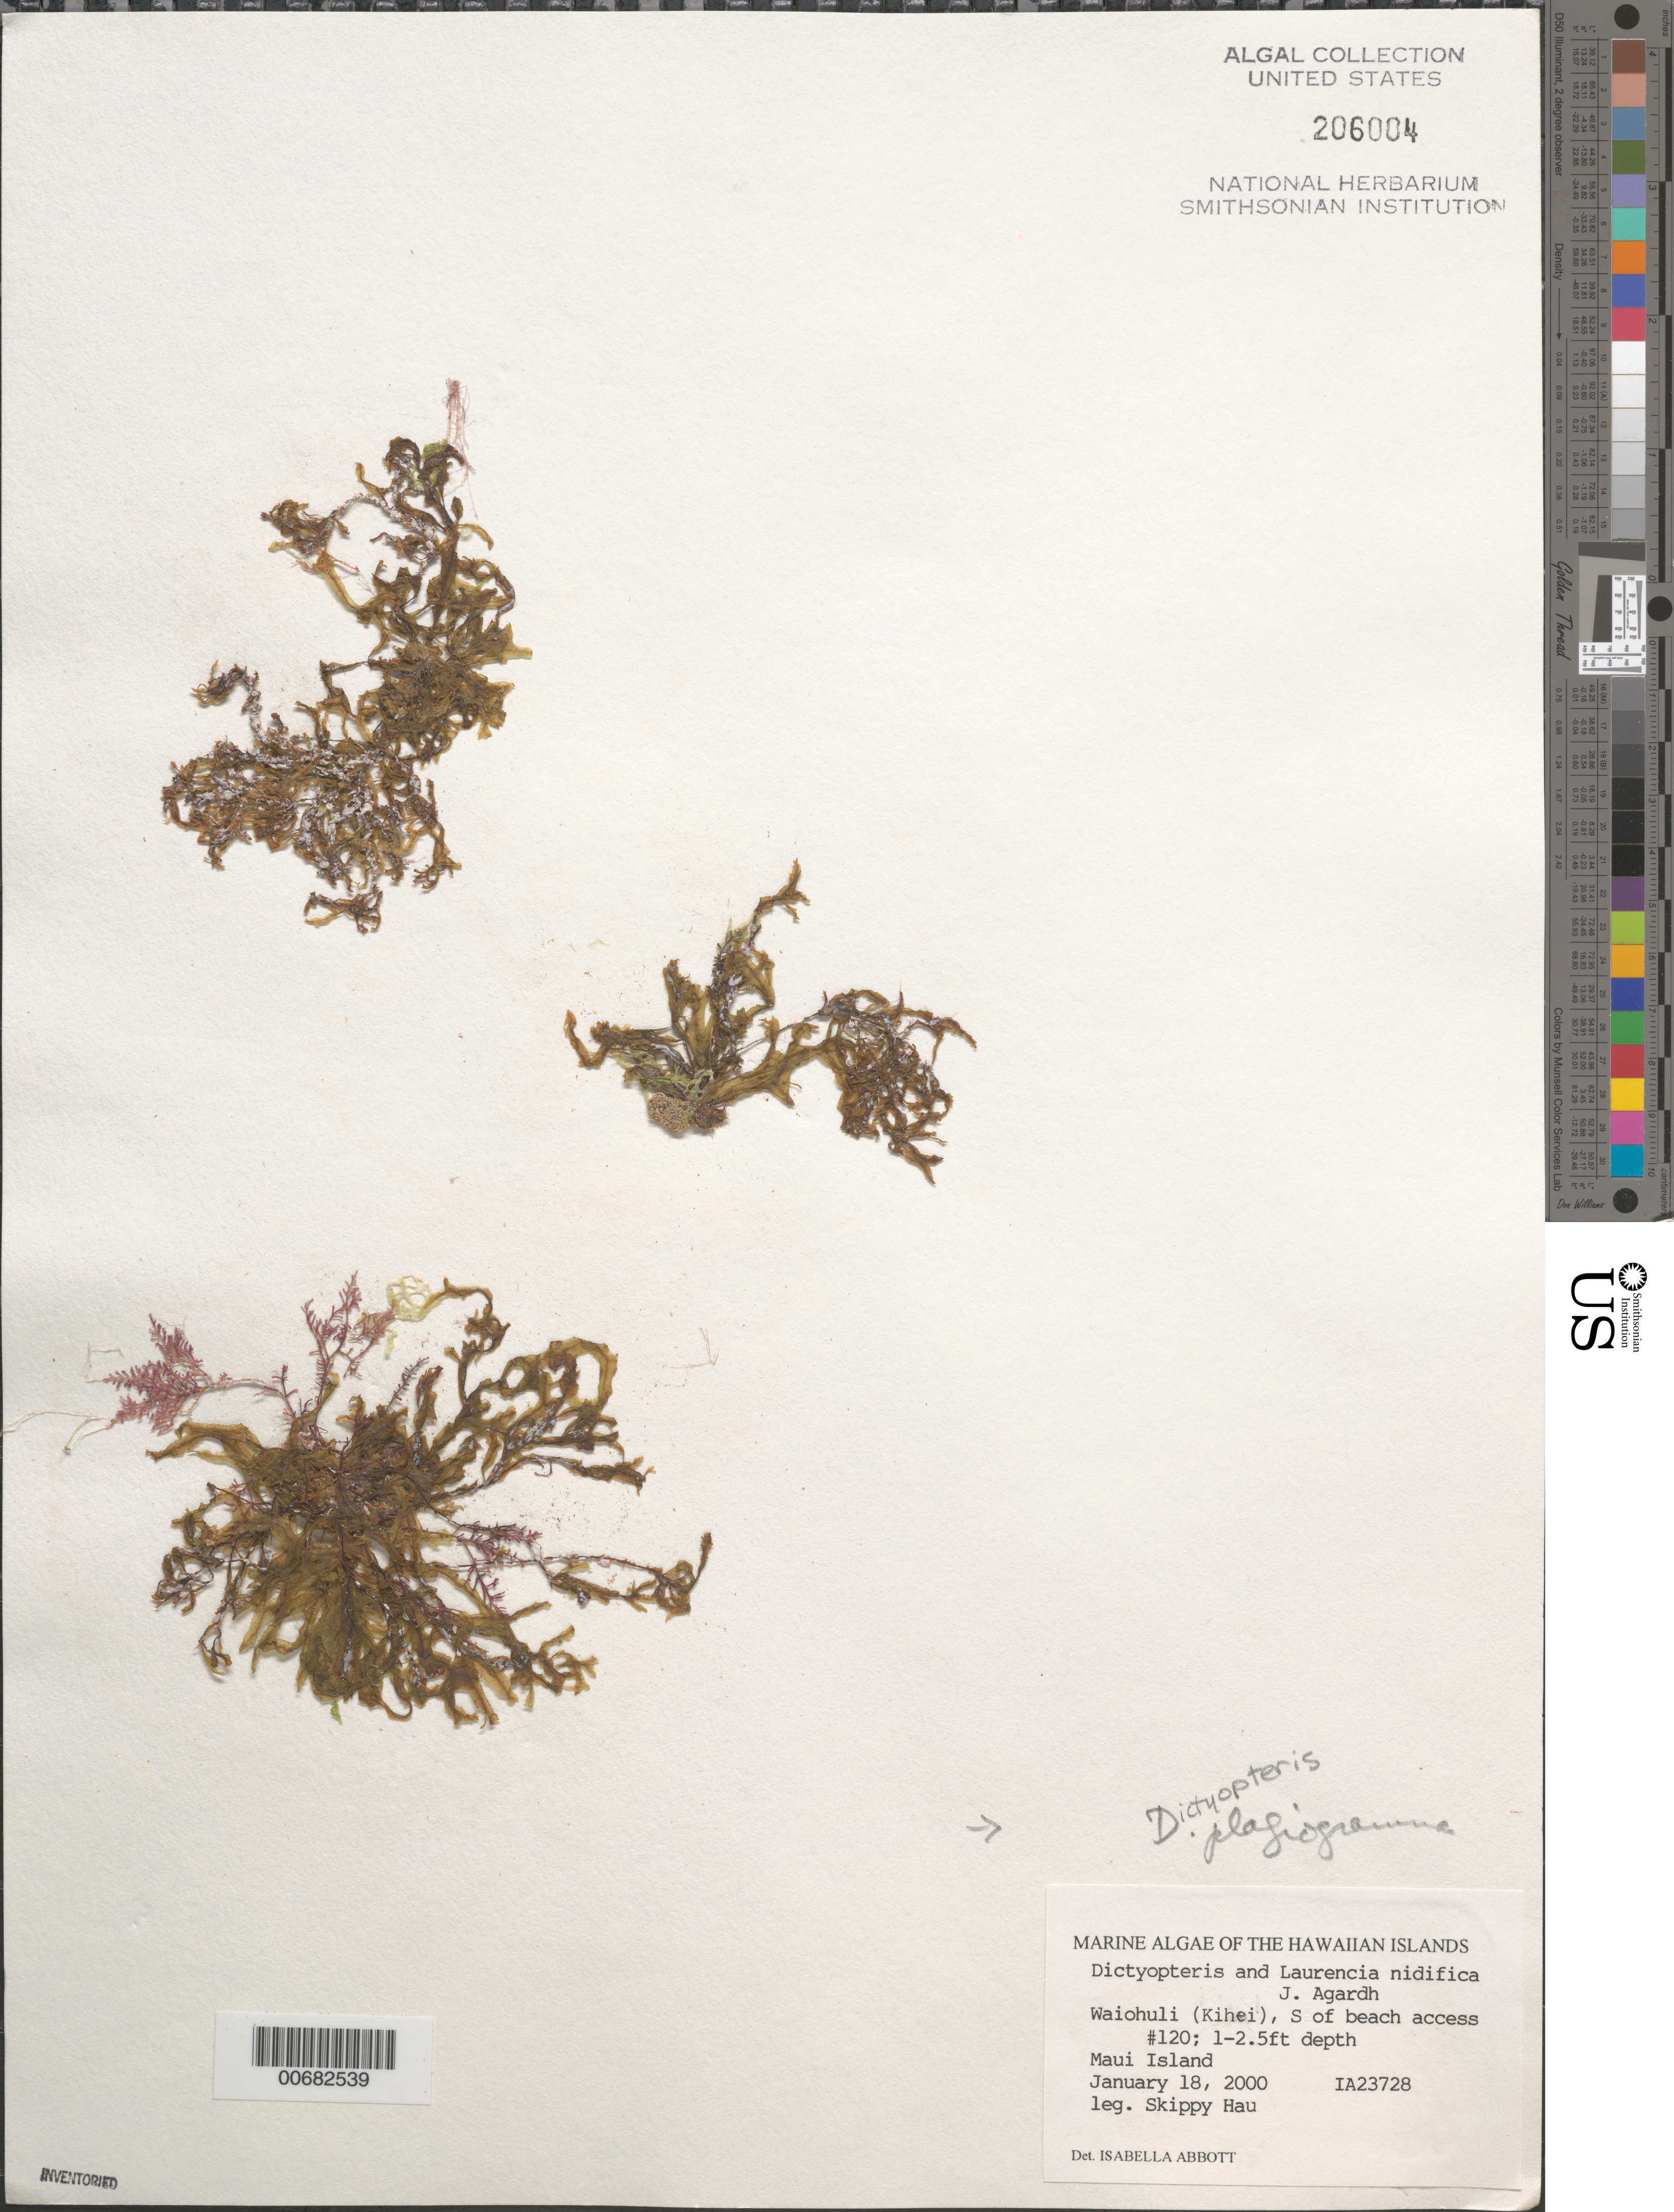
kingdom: Chromista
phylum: Ochrophyta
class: Phaeophyceae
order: Dictyotales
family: Dictyotaceae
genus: Dictyopteris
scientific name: Dictyopteris plagiogramma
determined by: Abbott, Isabella A.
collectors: S. Hau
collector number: IAA 23728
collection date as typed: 18 Jan 2000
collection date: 2000-01-18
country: United States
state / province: Hawaii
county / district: Maui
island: Maui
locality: Waiohuli, Kihei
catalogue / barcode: US 206004